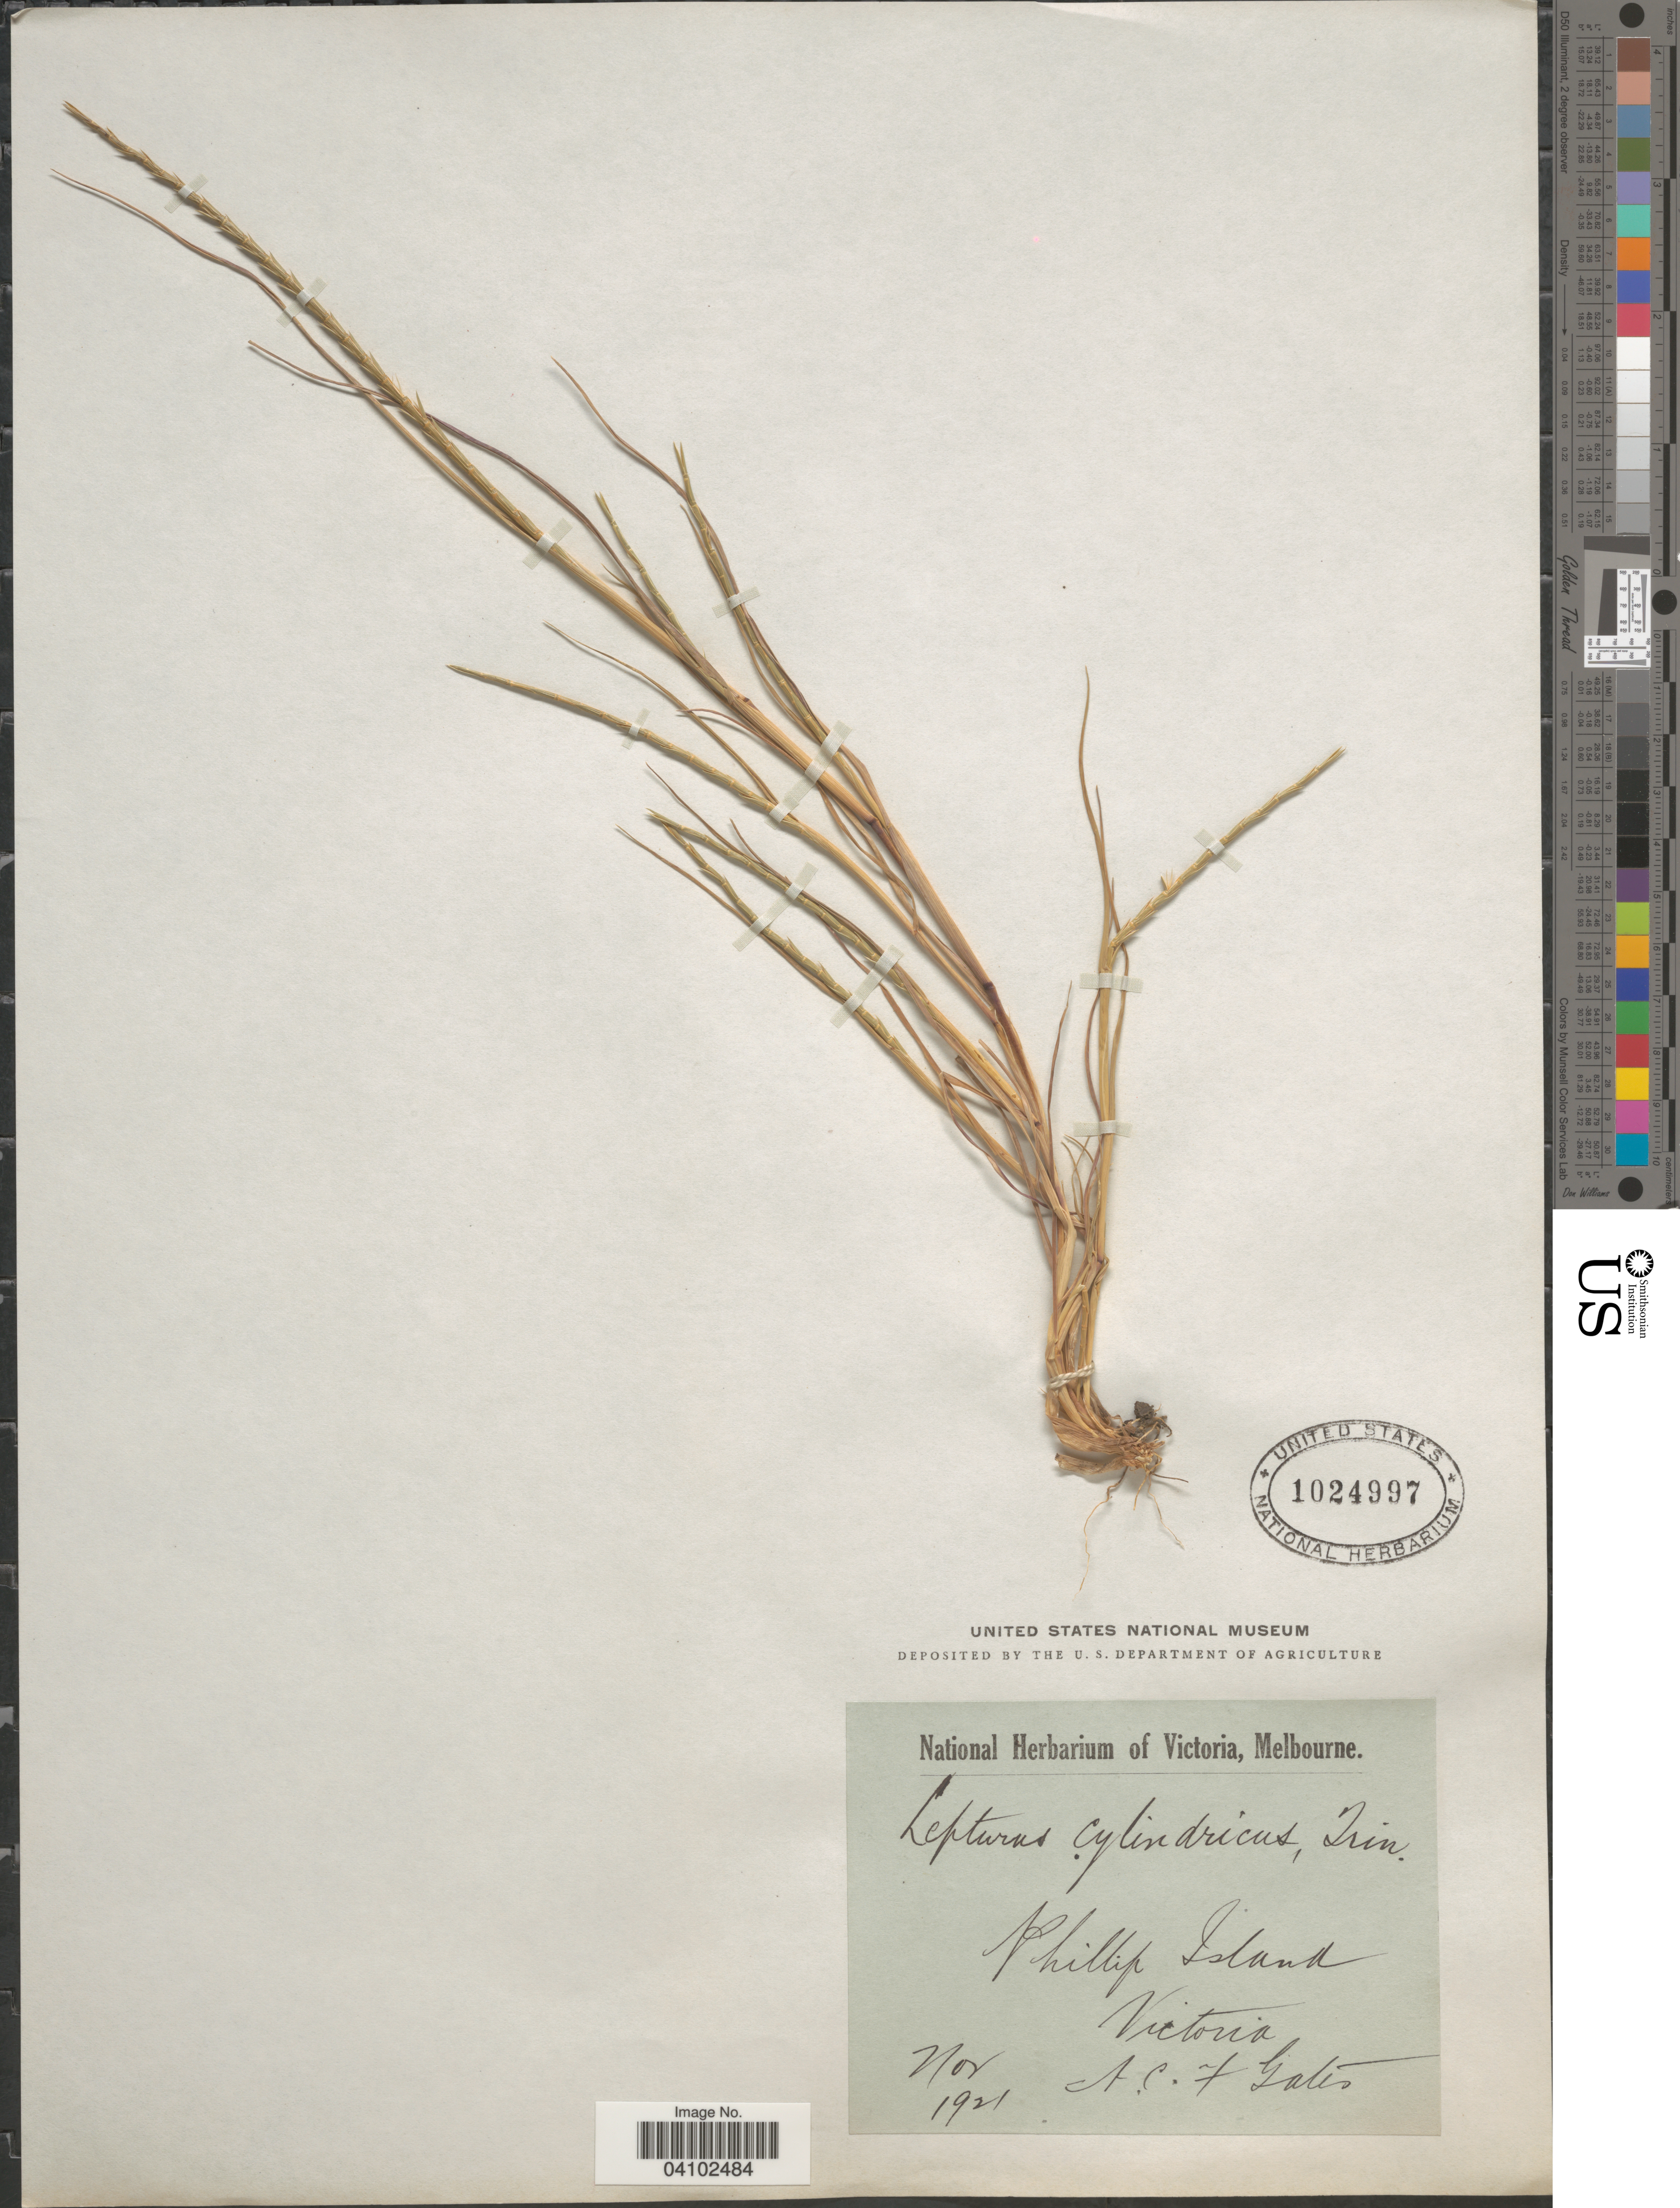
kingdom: Plantae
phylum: Tracheophyta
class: Liliopsida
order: Poales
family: Poaceae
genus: Hainardia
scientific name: Hainardia cylindrica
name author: (Willd.) Greuter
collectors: A. Gates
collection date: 1921-11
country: Australia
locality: Phillip Island. Victoria.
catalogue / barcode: US 1024997